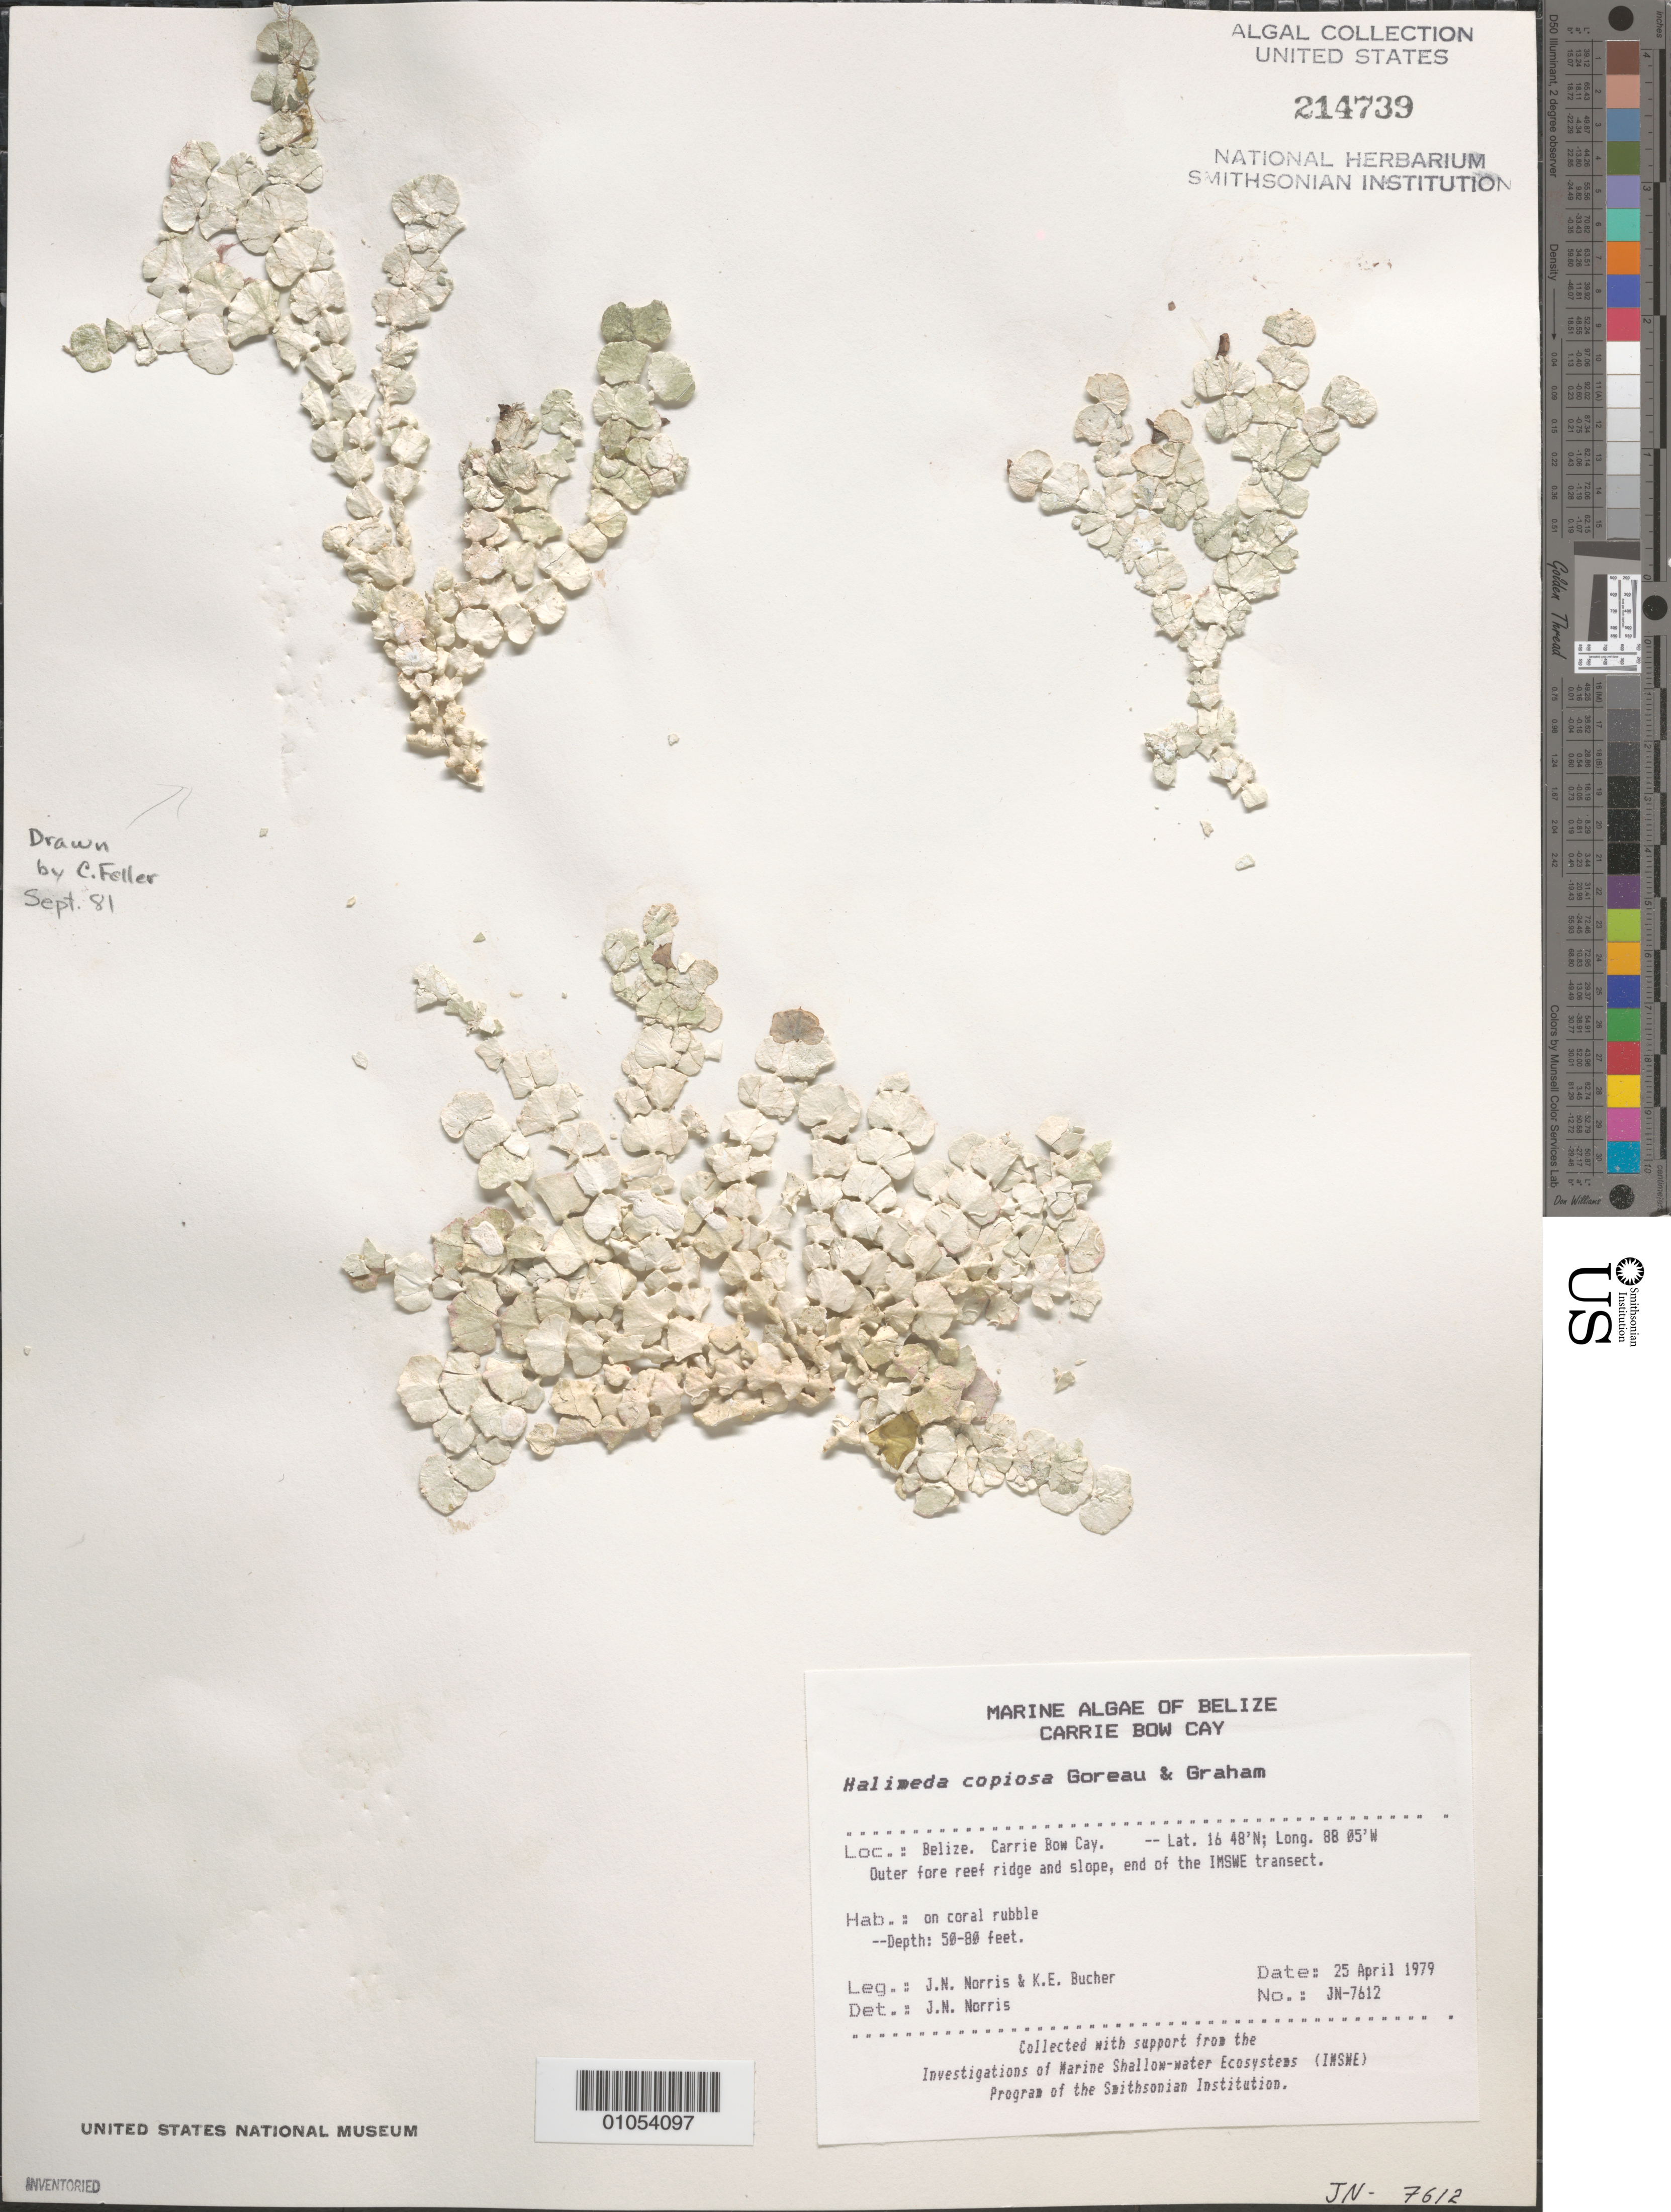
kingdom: Plantae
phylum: Chlorophyta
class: Ulvophyceae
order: Bryopsidales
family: Halimedaceae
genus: Halimeda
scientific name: Halimeda copiosa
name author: Goreau & E.A. Graham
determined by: Norris, James N.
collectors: J. N. Norris & K. E. Bucher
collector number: JN-7612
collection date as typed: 05 Apr 1979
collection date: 1979-04-05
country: Belize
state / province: Stann Creek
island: Carrie Bow Cay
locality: Outer fore reef ridge and slope, end of IMSWE transect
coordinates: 16 48'N, 88 05'W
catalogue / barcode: US 214739